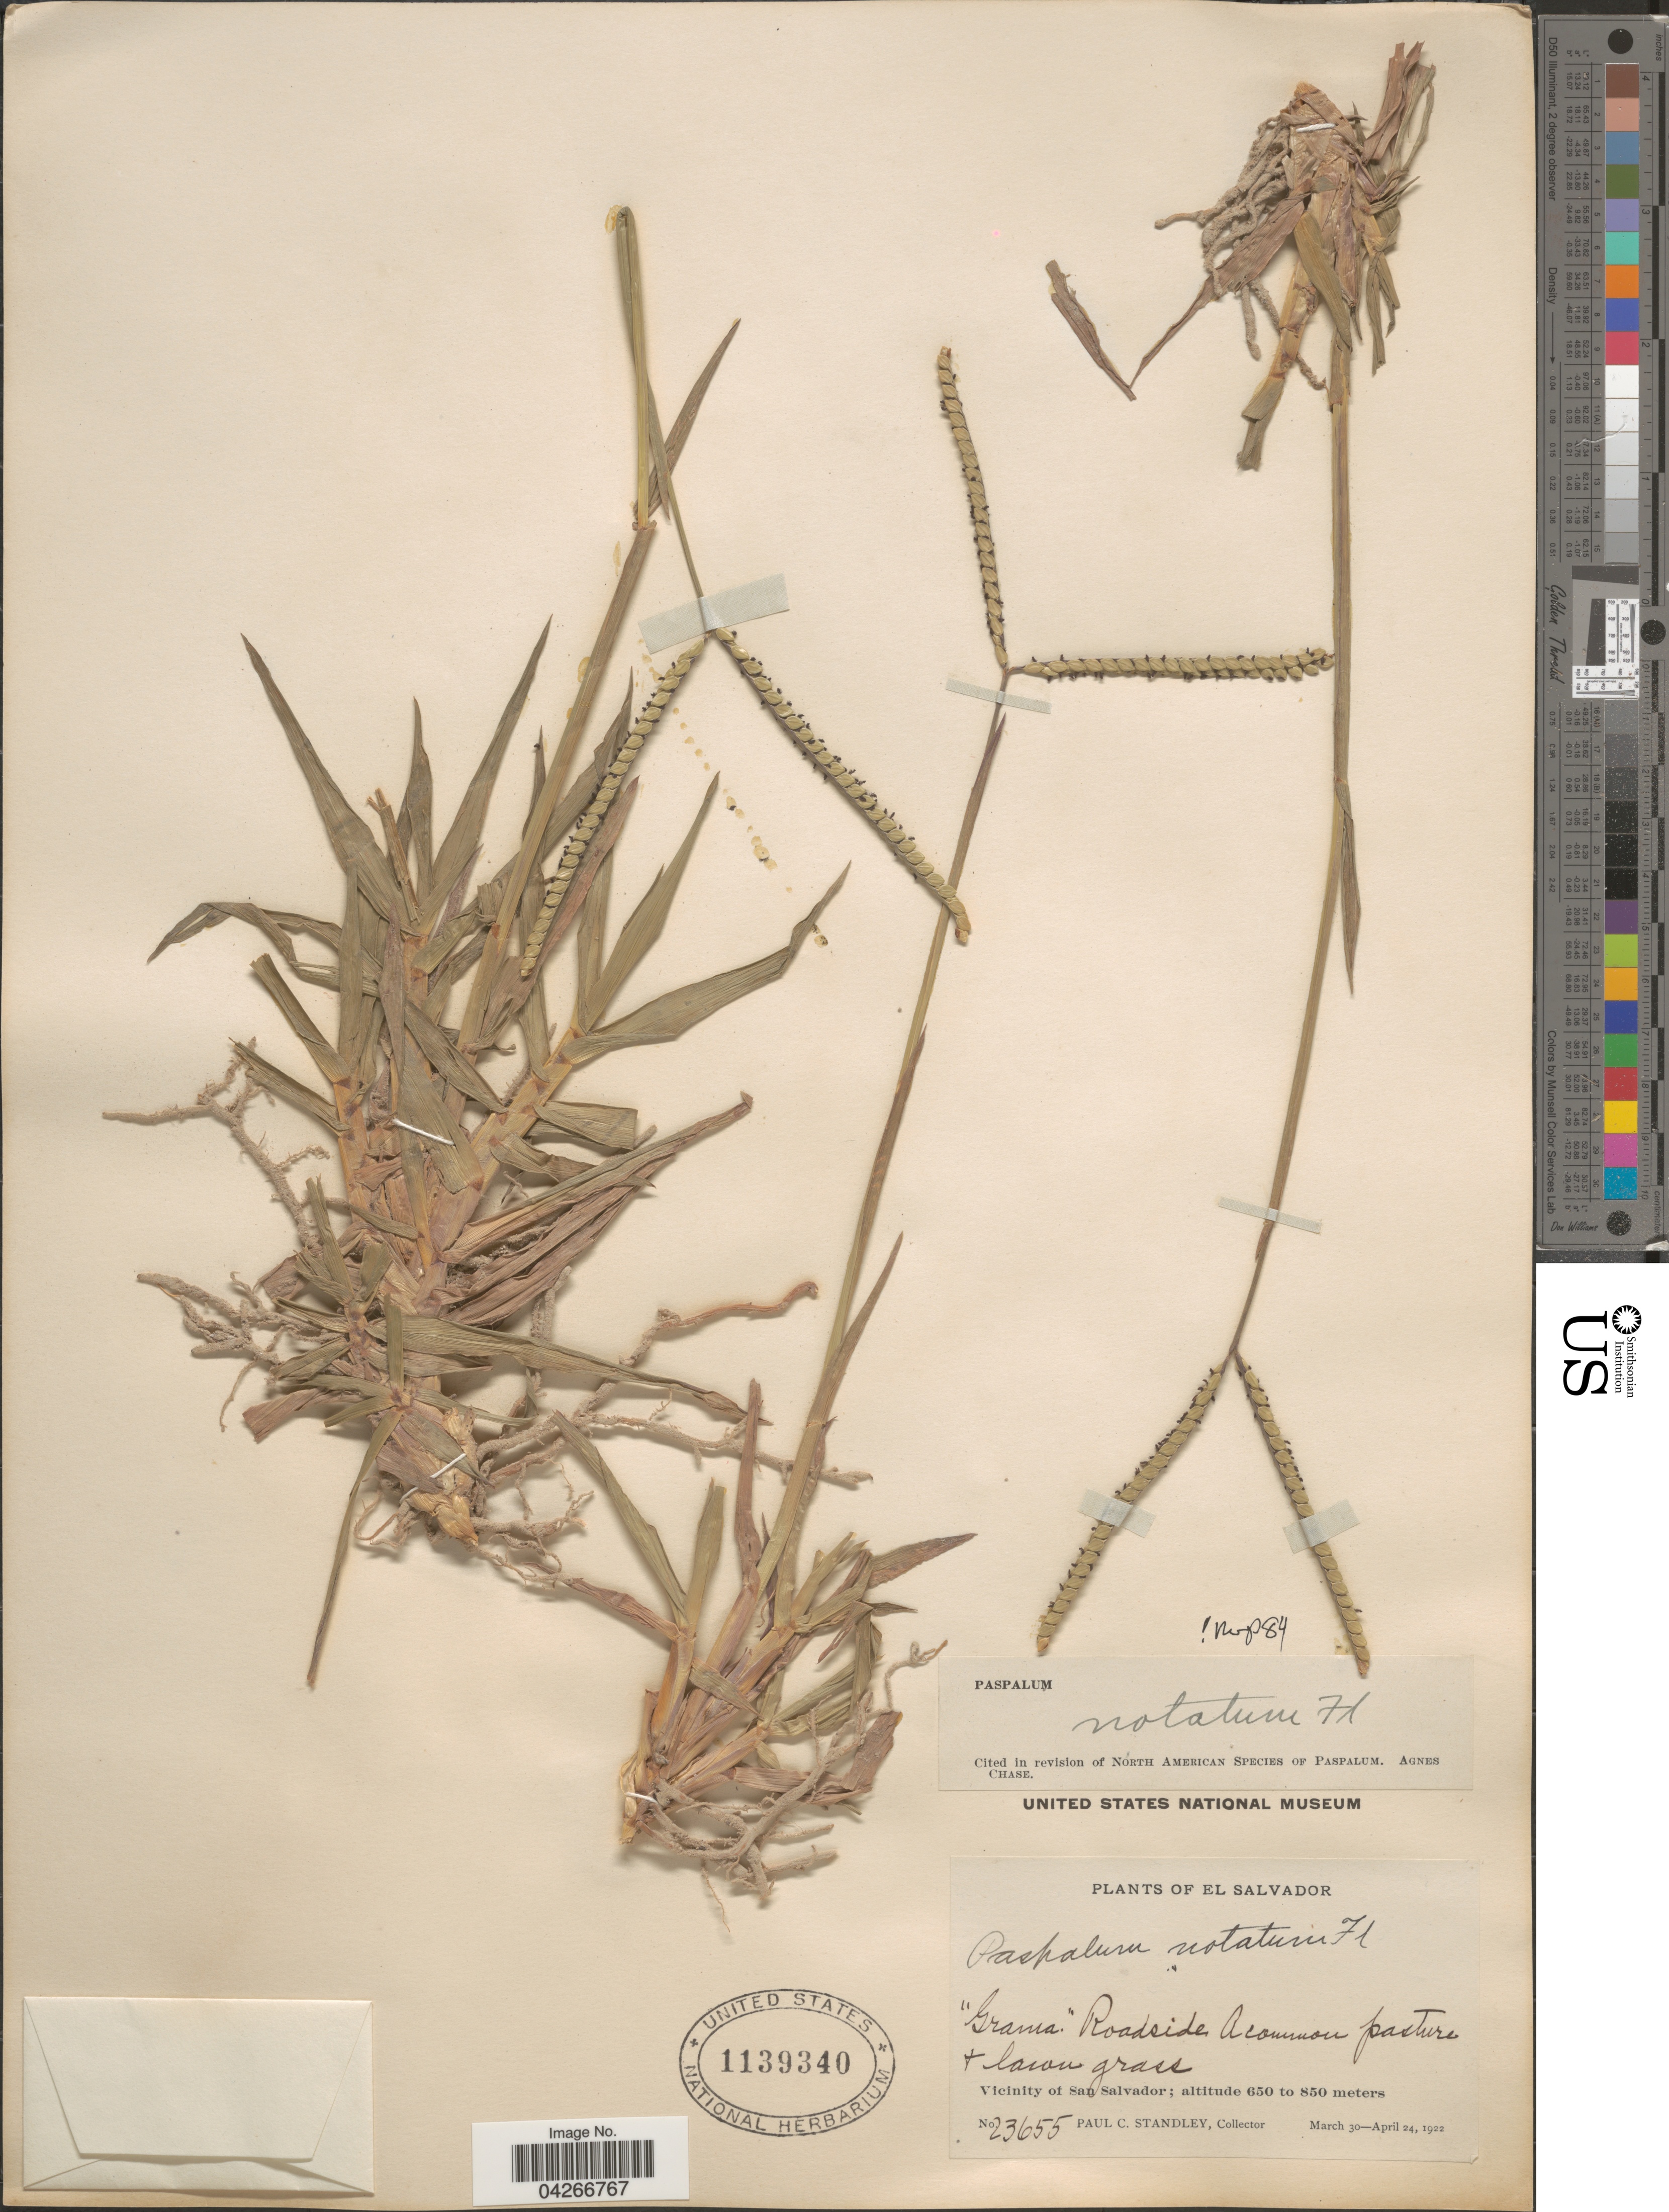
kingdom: Plantae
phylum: Tracheophyta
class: Liliopsida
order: Poales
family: Poaceae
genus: Paspalum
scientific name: Paspalum notatum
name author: Flüggé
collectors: P. C. Standley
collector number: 23655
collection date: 1922-03-30/1922-06-24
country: El Salvador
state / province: San Salvador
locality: Vicinity of San Salvador.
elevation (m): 650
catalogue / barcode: US 1139340